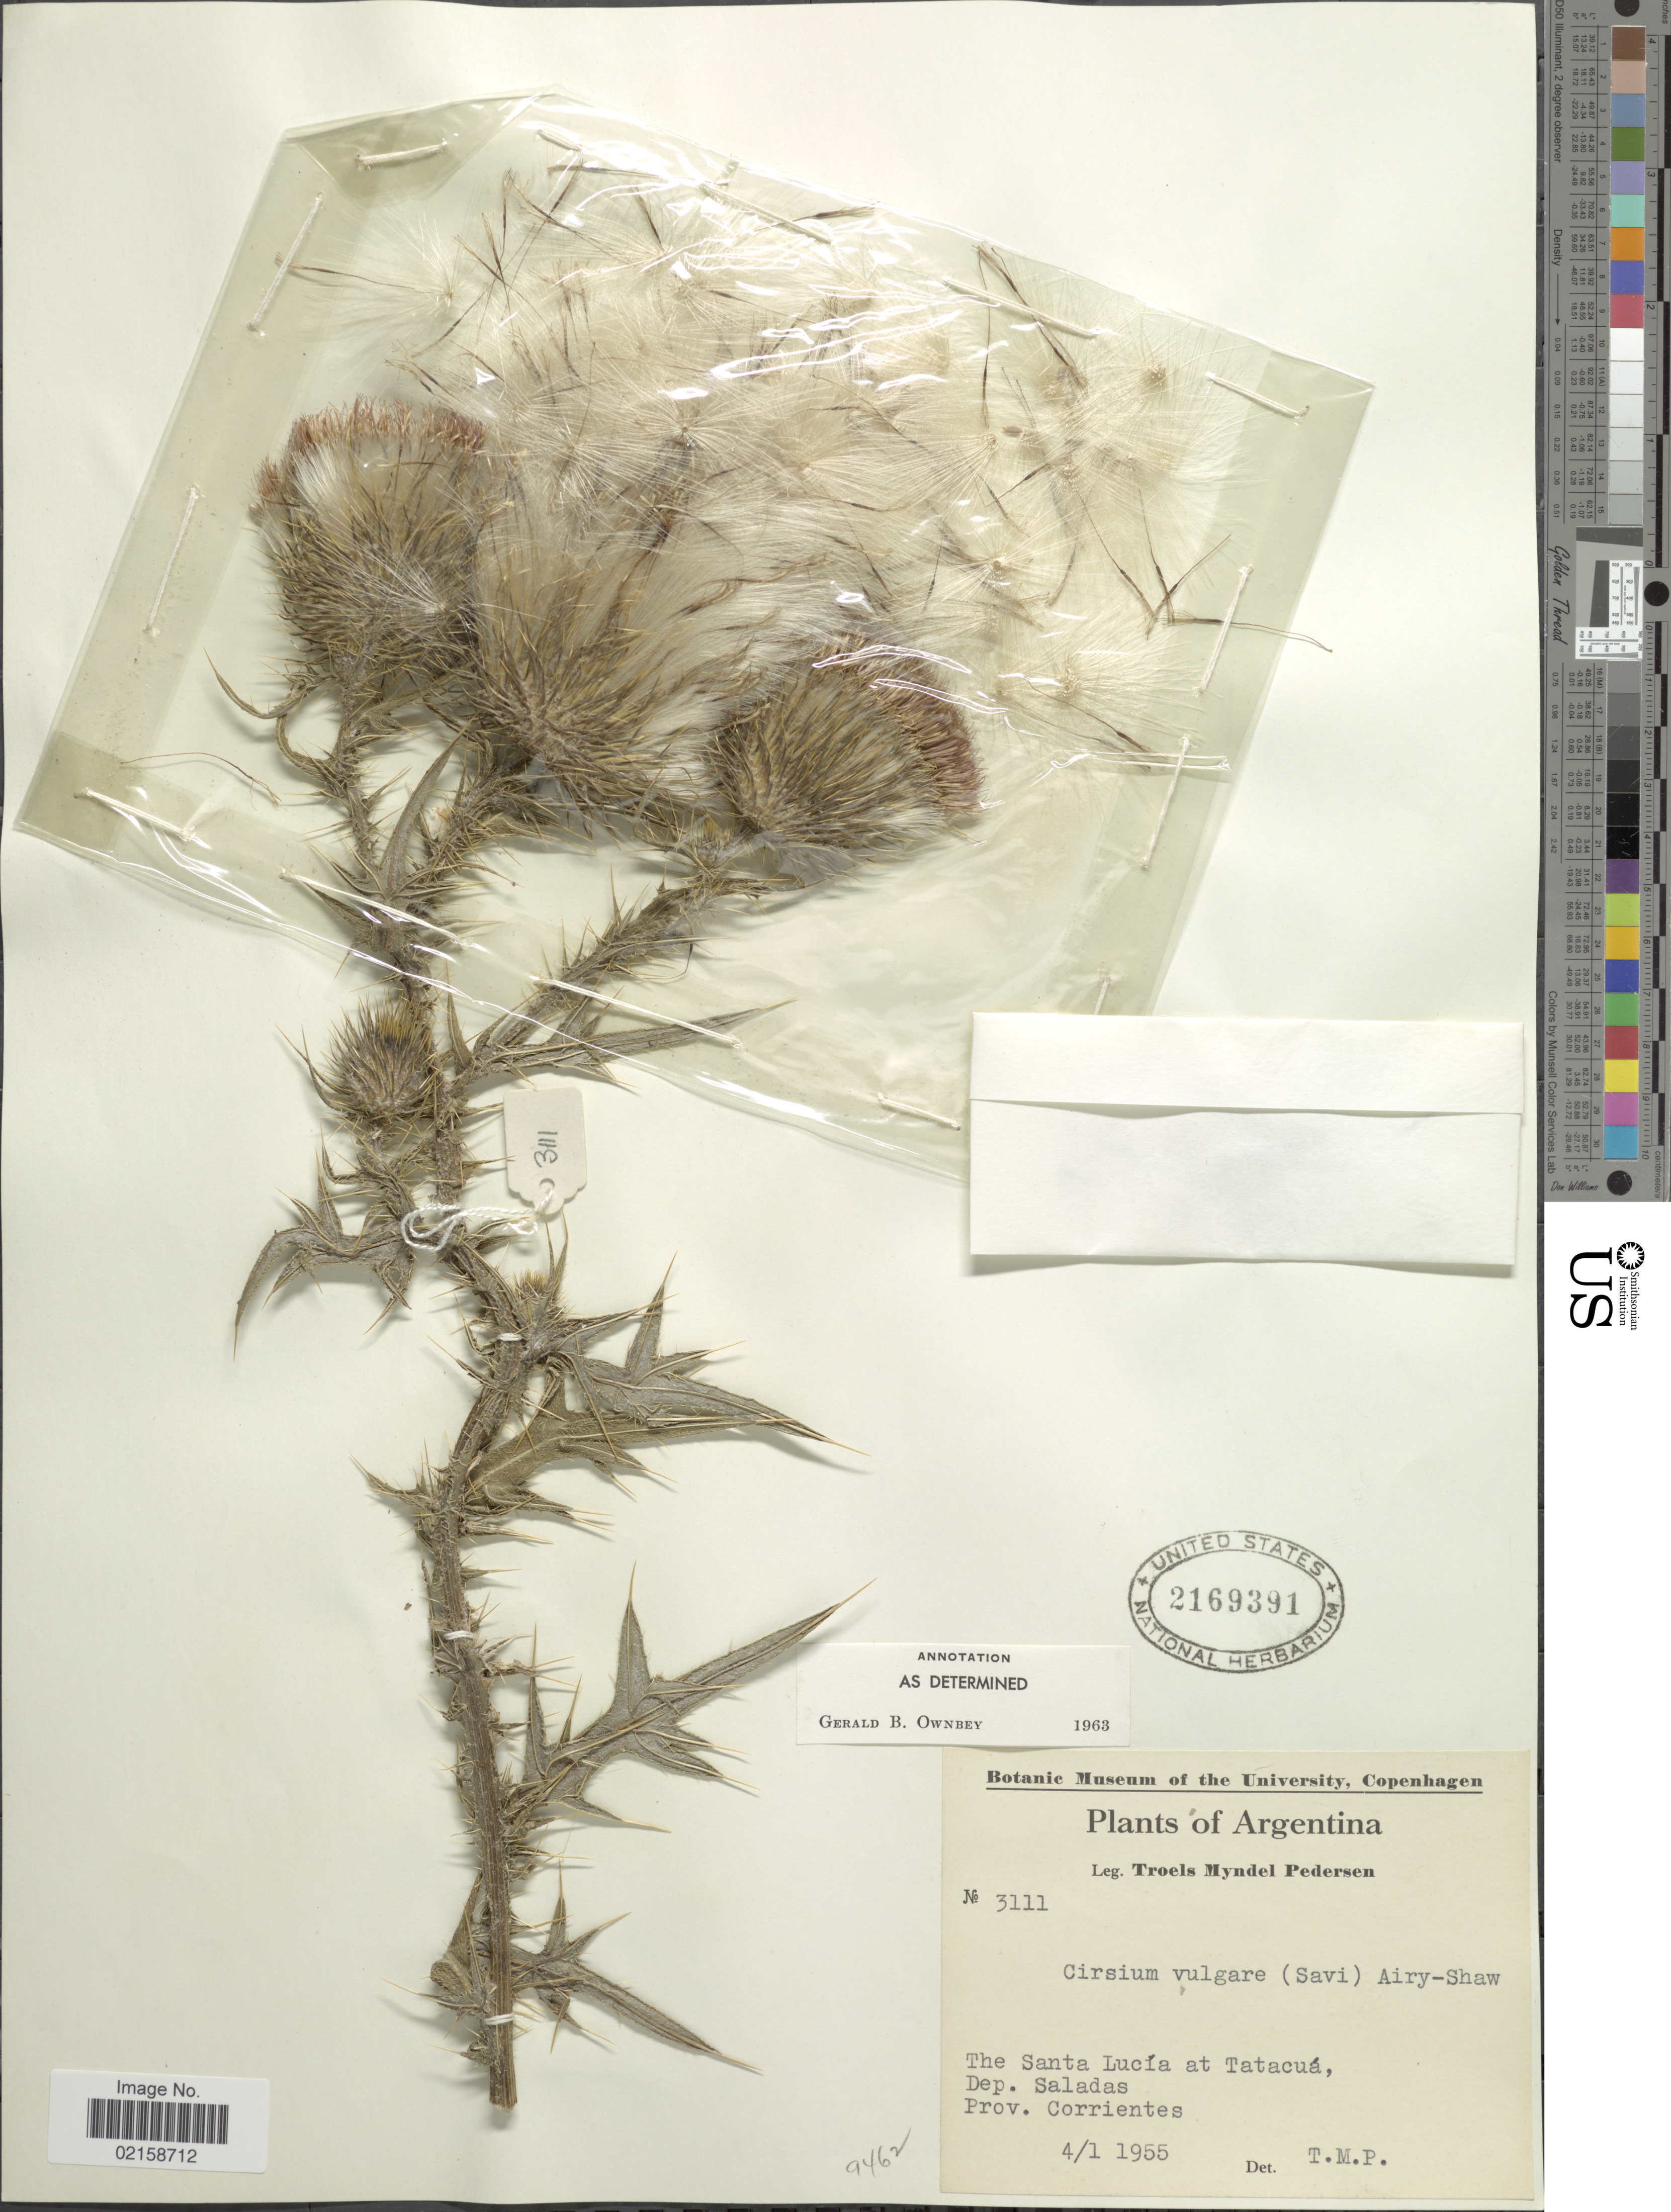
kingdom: Plantae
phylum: Tracheophyta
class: Magnoliopsida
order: Asterales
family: Asteraceae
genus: Cirsium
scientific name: Cirsium vulgare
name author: (Savi) Ten.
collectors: T. Pederson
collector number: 3111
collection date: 1955-01-04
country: Argentina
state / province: Corrientes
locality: The Santa Lucia at Tatacua, Dep. Saladas.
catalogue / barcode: US 2169391